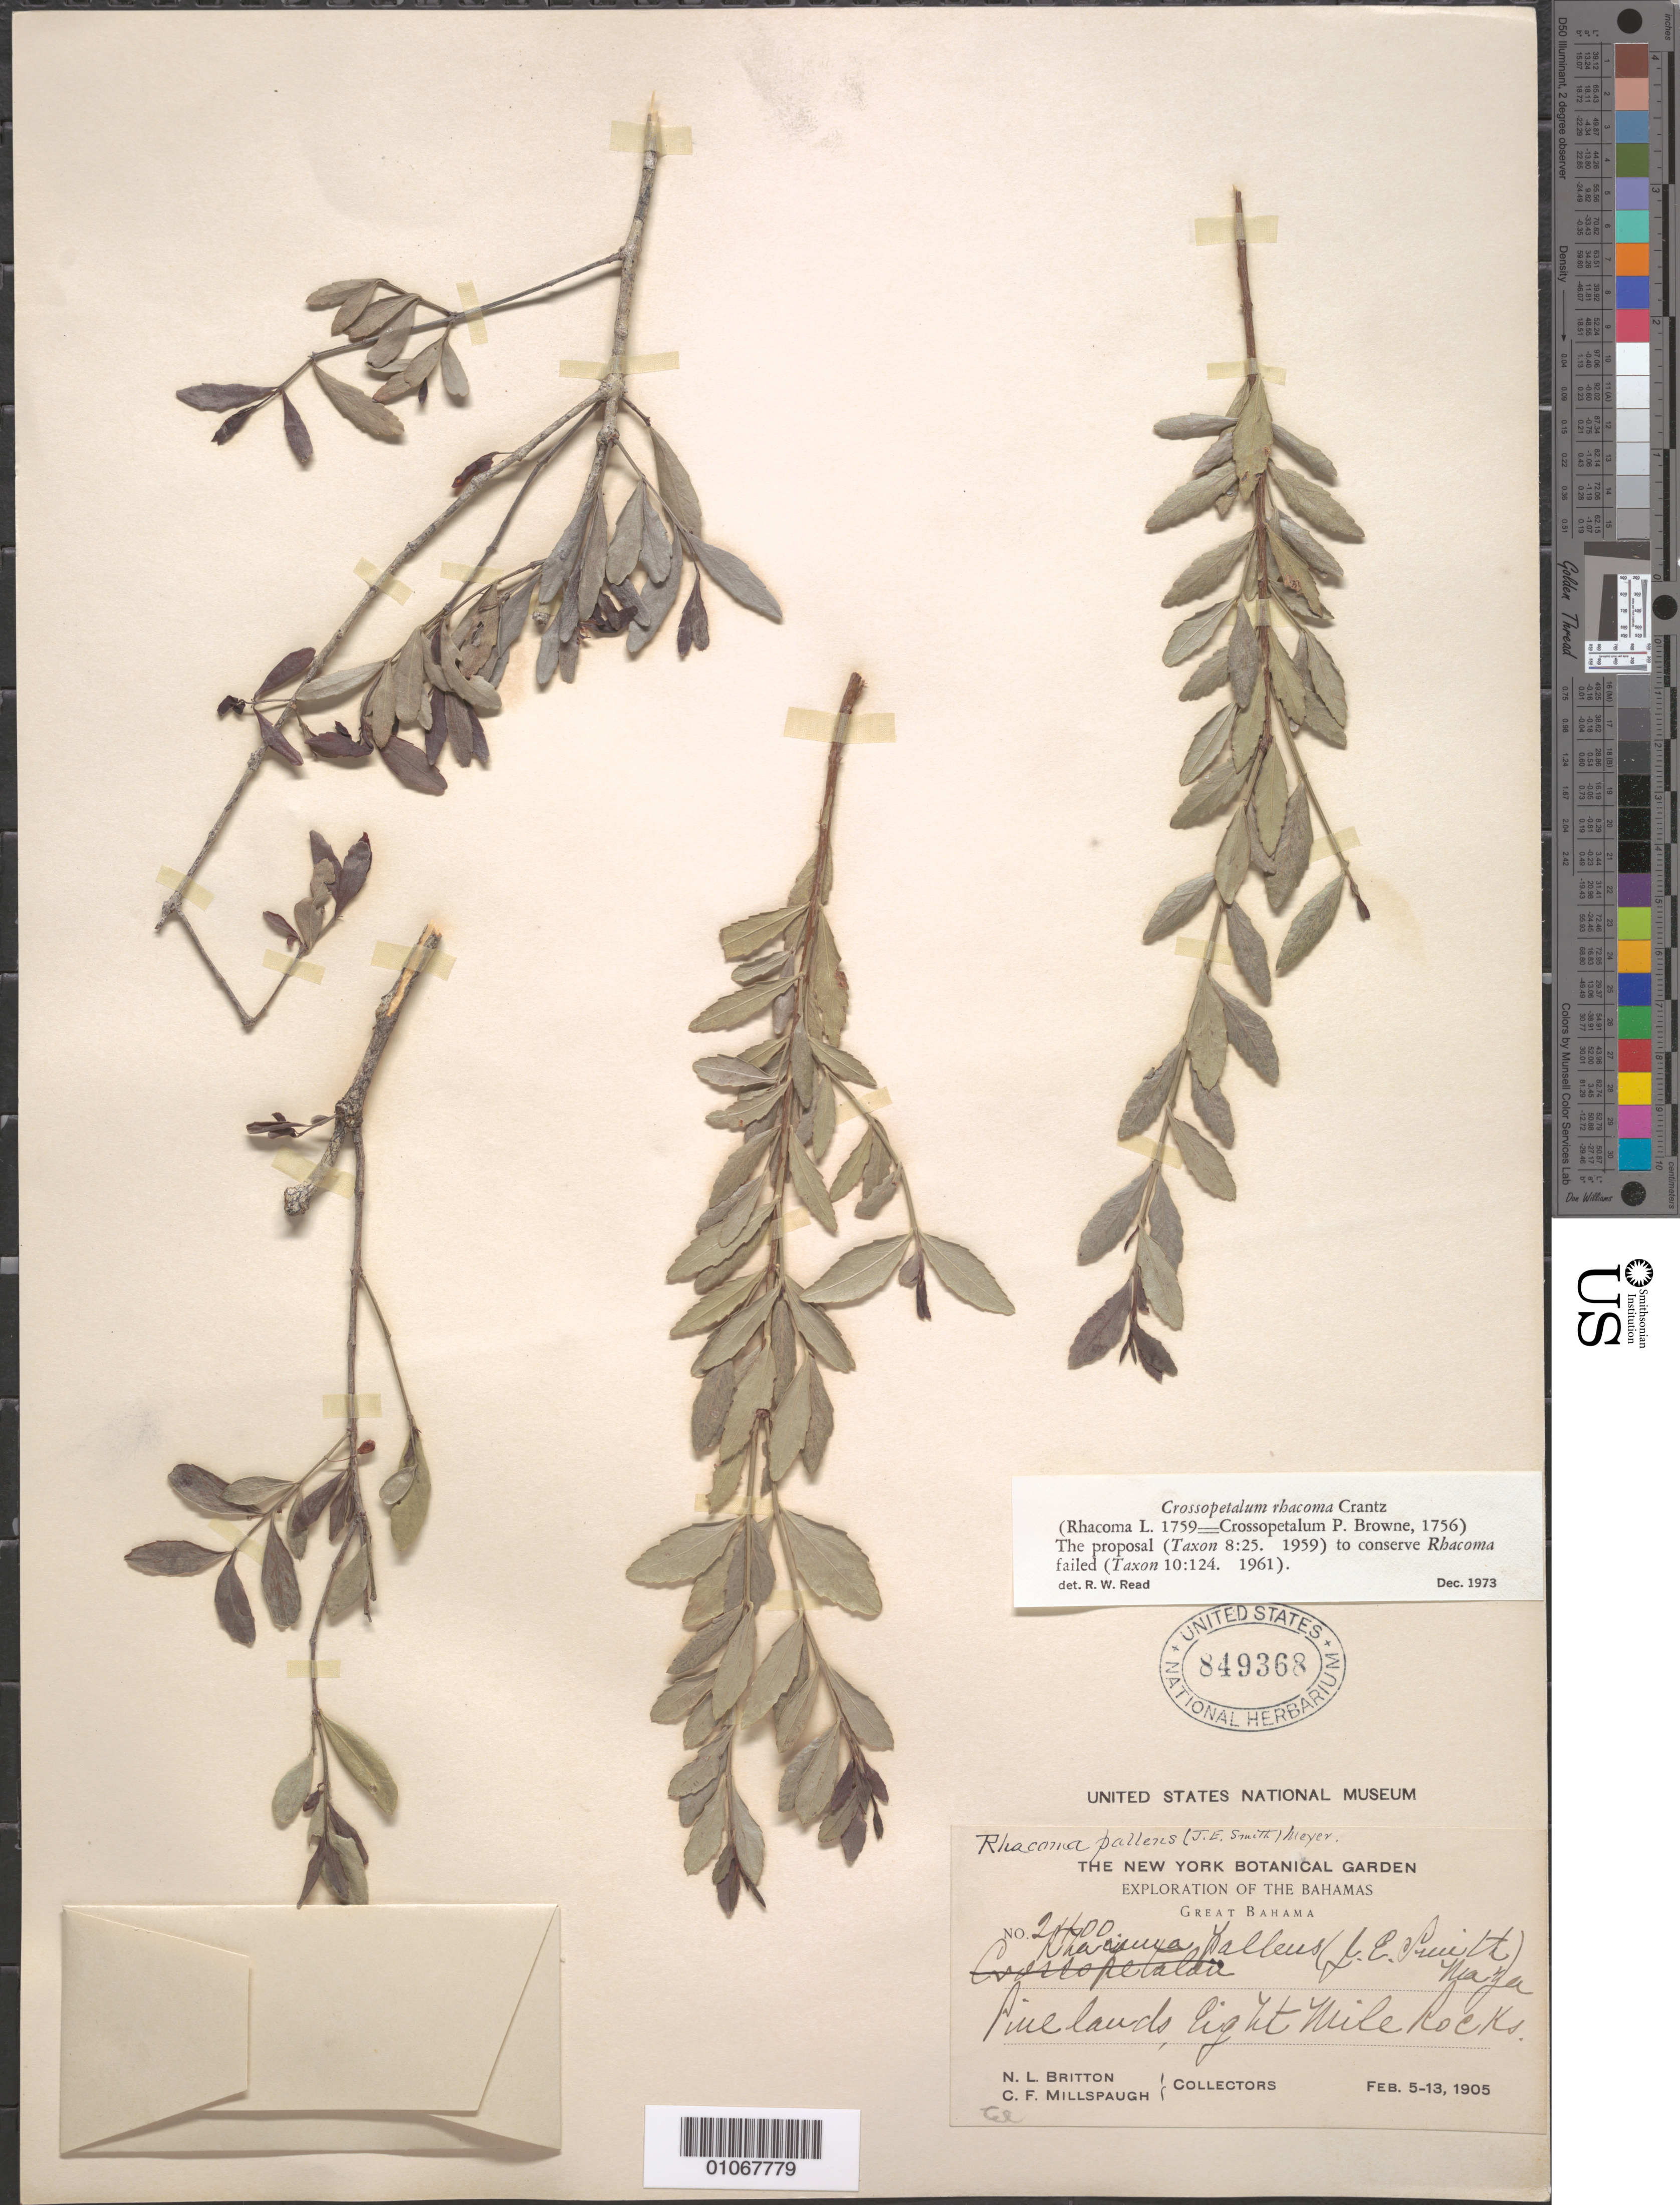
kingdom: Plantae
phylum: Tracheophyta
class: Magnoliopsida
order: Celastrales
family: Celastraceae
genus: Crossopetalum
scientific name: Crossopetalum rhacoma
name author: Crantz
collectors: N. Britton & C. F. Millspaugh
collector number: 2400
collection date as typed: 05 Feb 1905 to 13 Feb 1905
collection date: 1905-02-05/1905-02-13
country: Bahamas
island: Great Bahama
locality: Pinelands, Mike rocks.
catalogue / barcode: US 849368